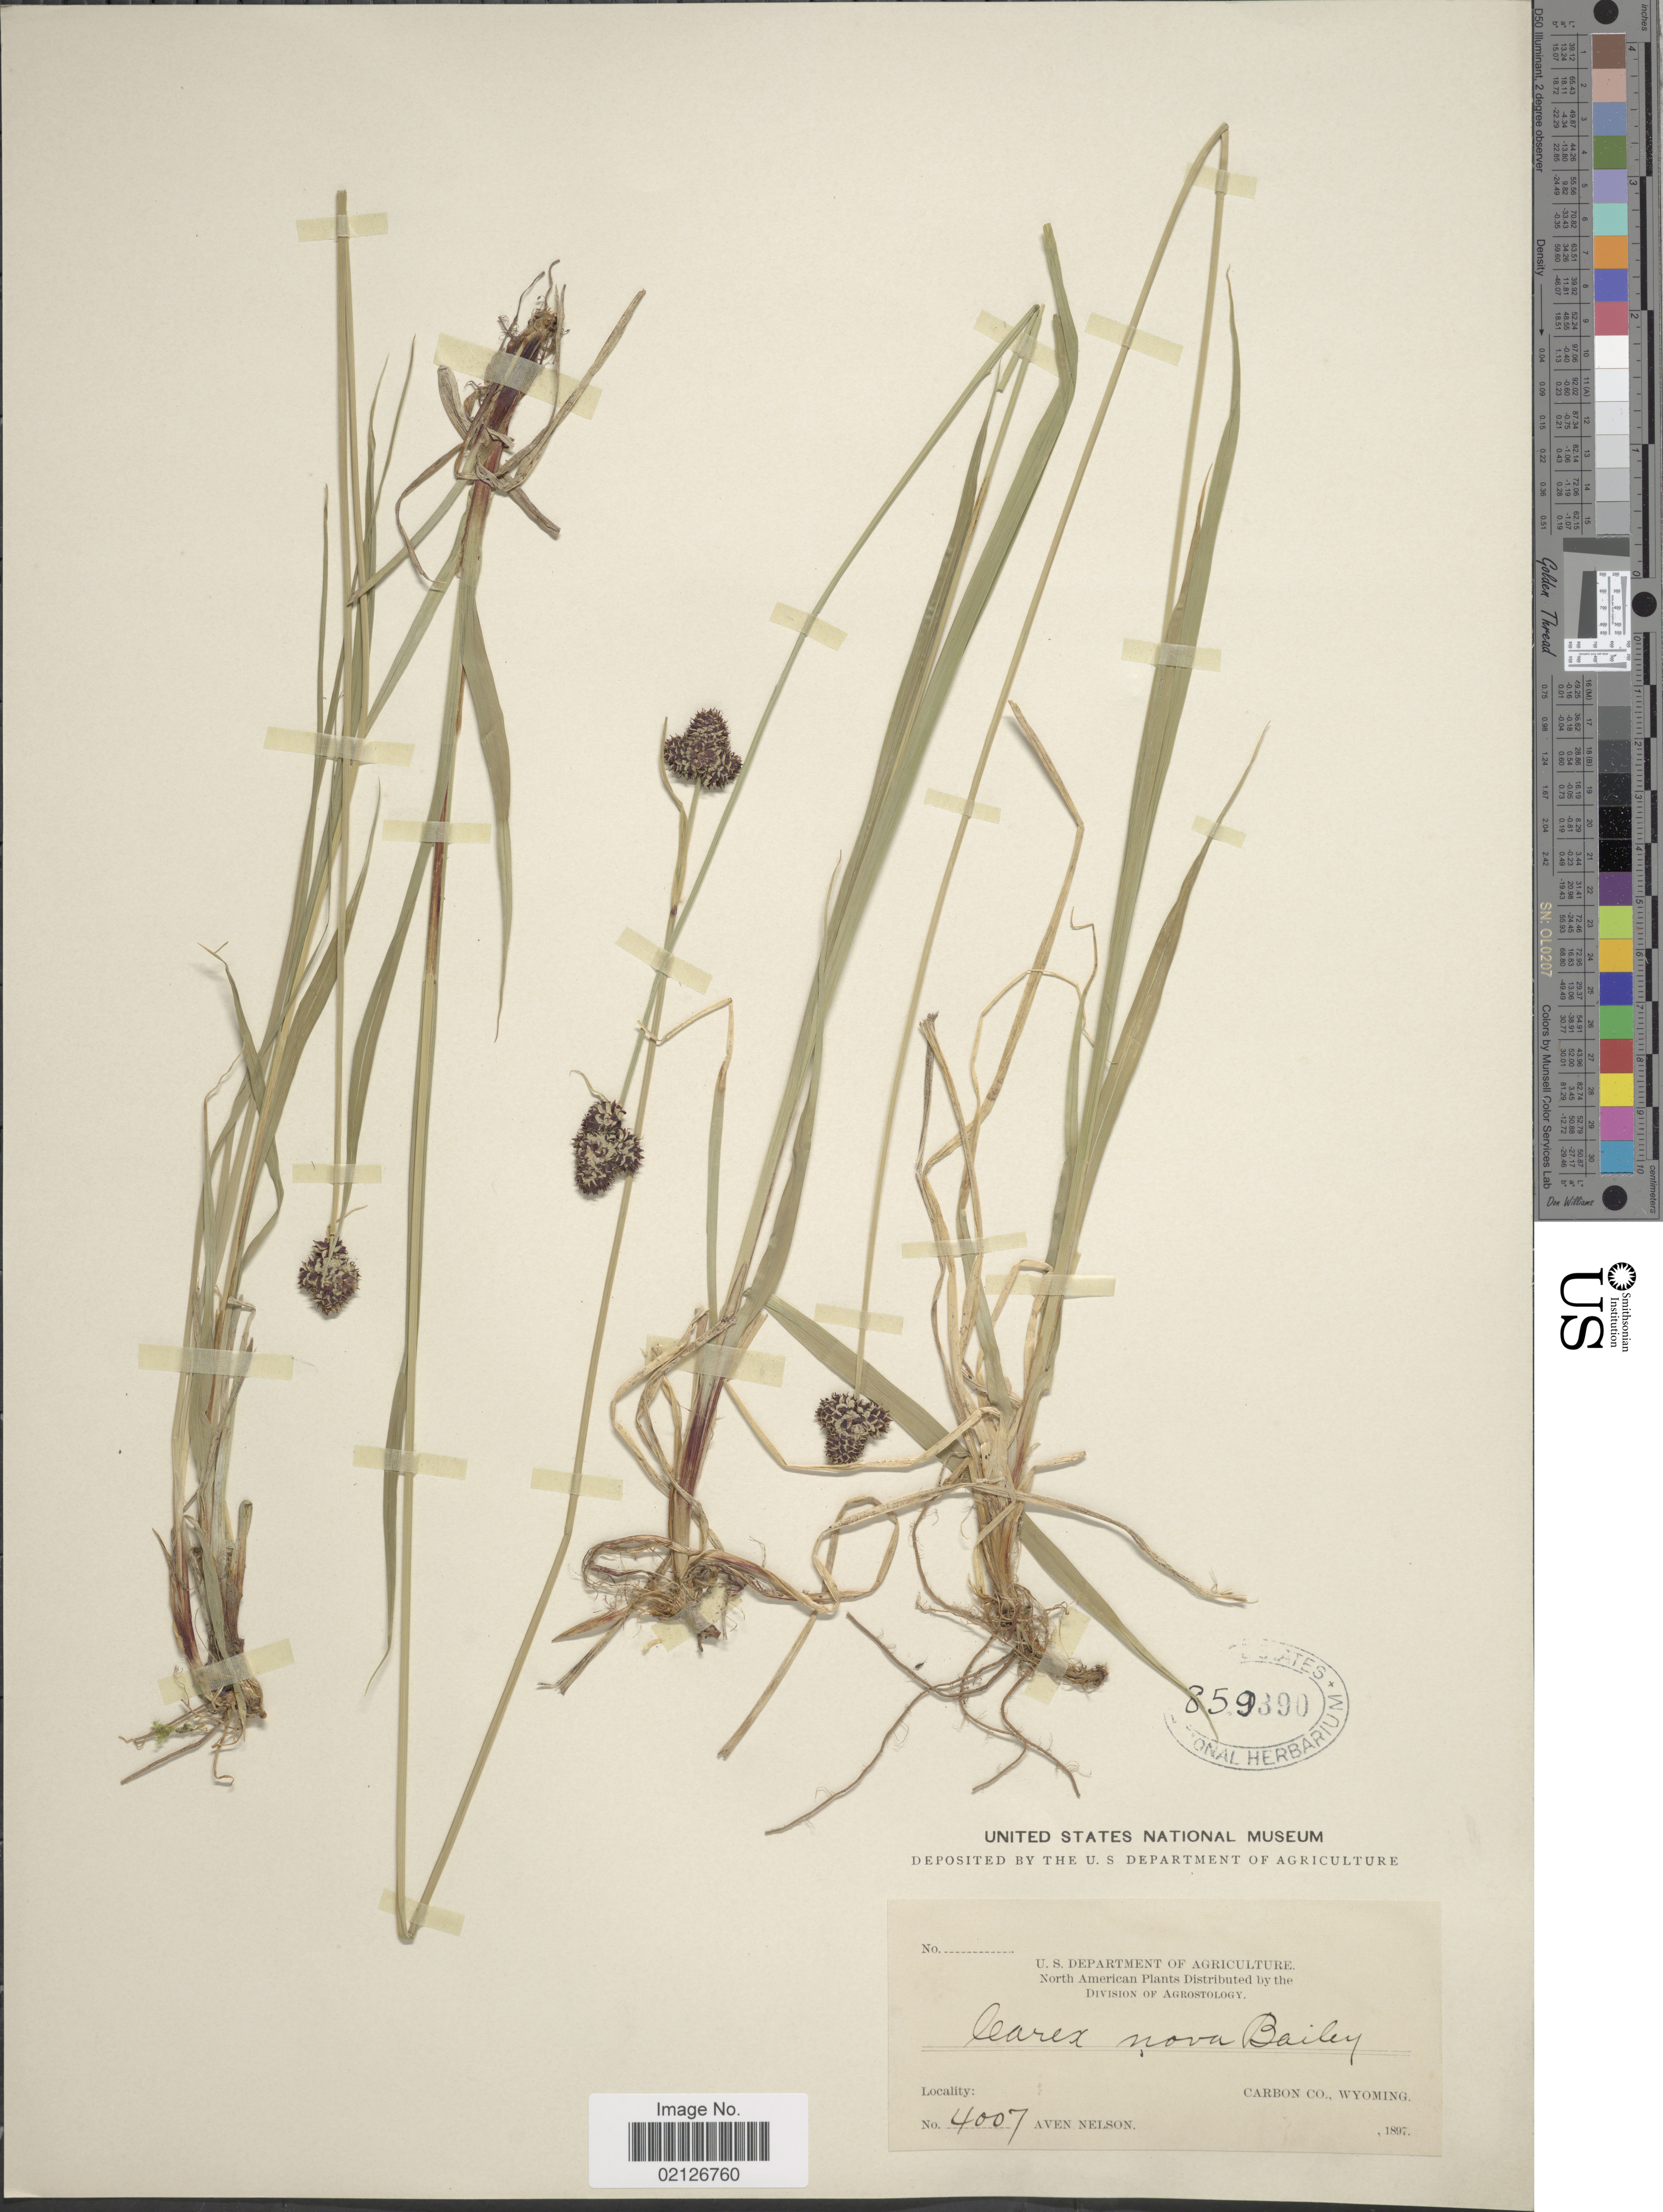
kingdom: Plantae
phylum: Tracheophyta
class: Liliopsida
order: Poales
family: Cyperaceae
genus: Carex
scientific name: Carex nova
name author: L.H. Bailey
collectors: A. Nelson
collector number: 4007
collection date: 1897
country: United States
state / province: Wyoming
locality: Carbon Co.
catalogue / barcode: US 859390